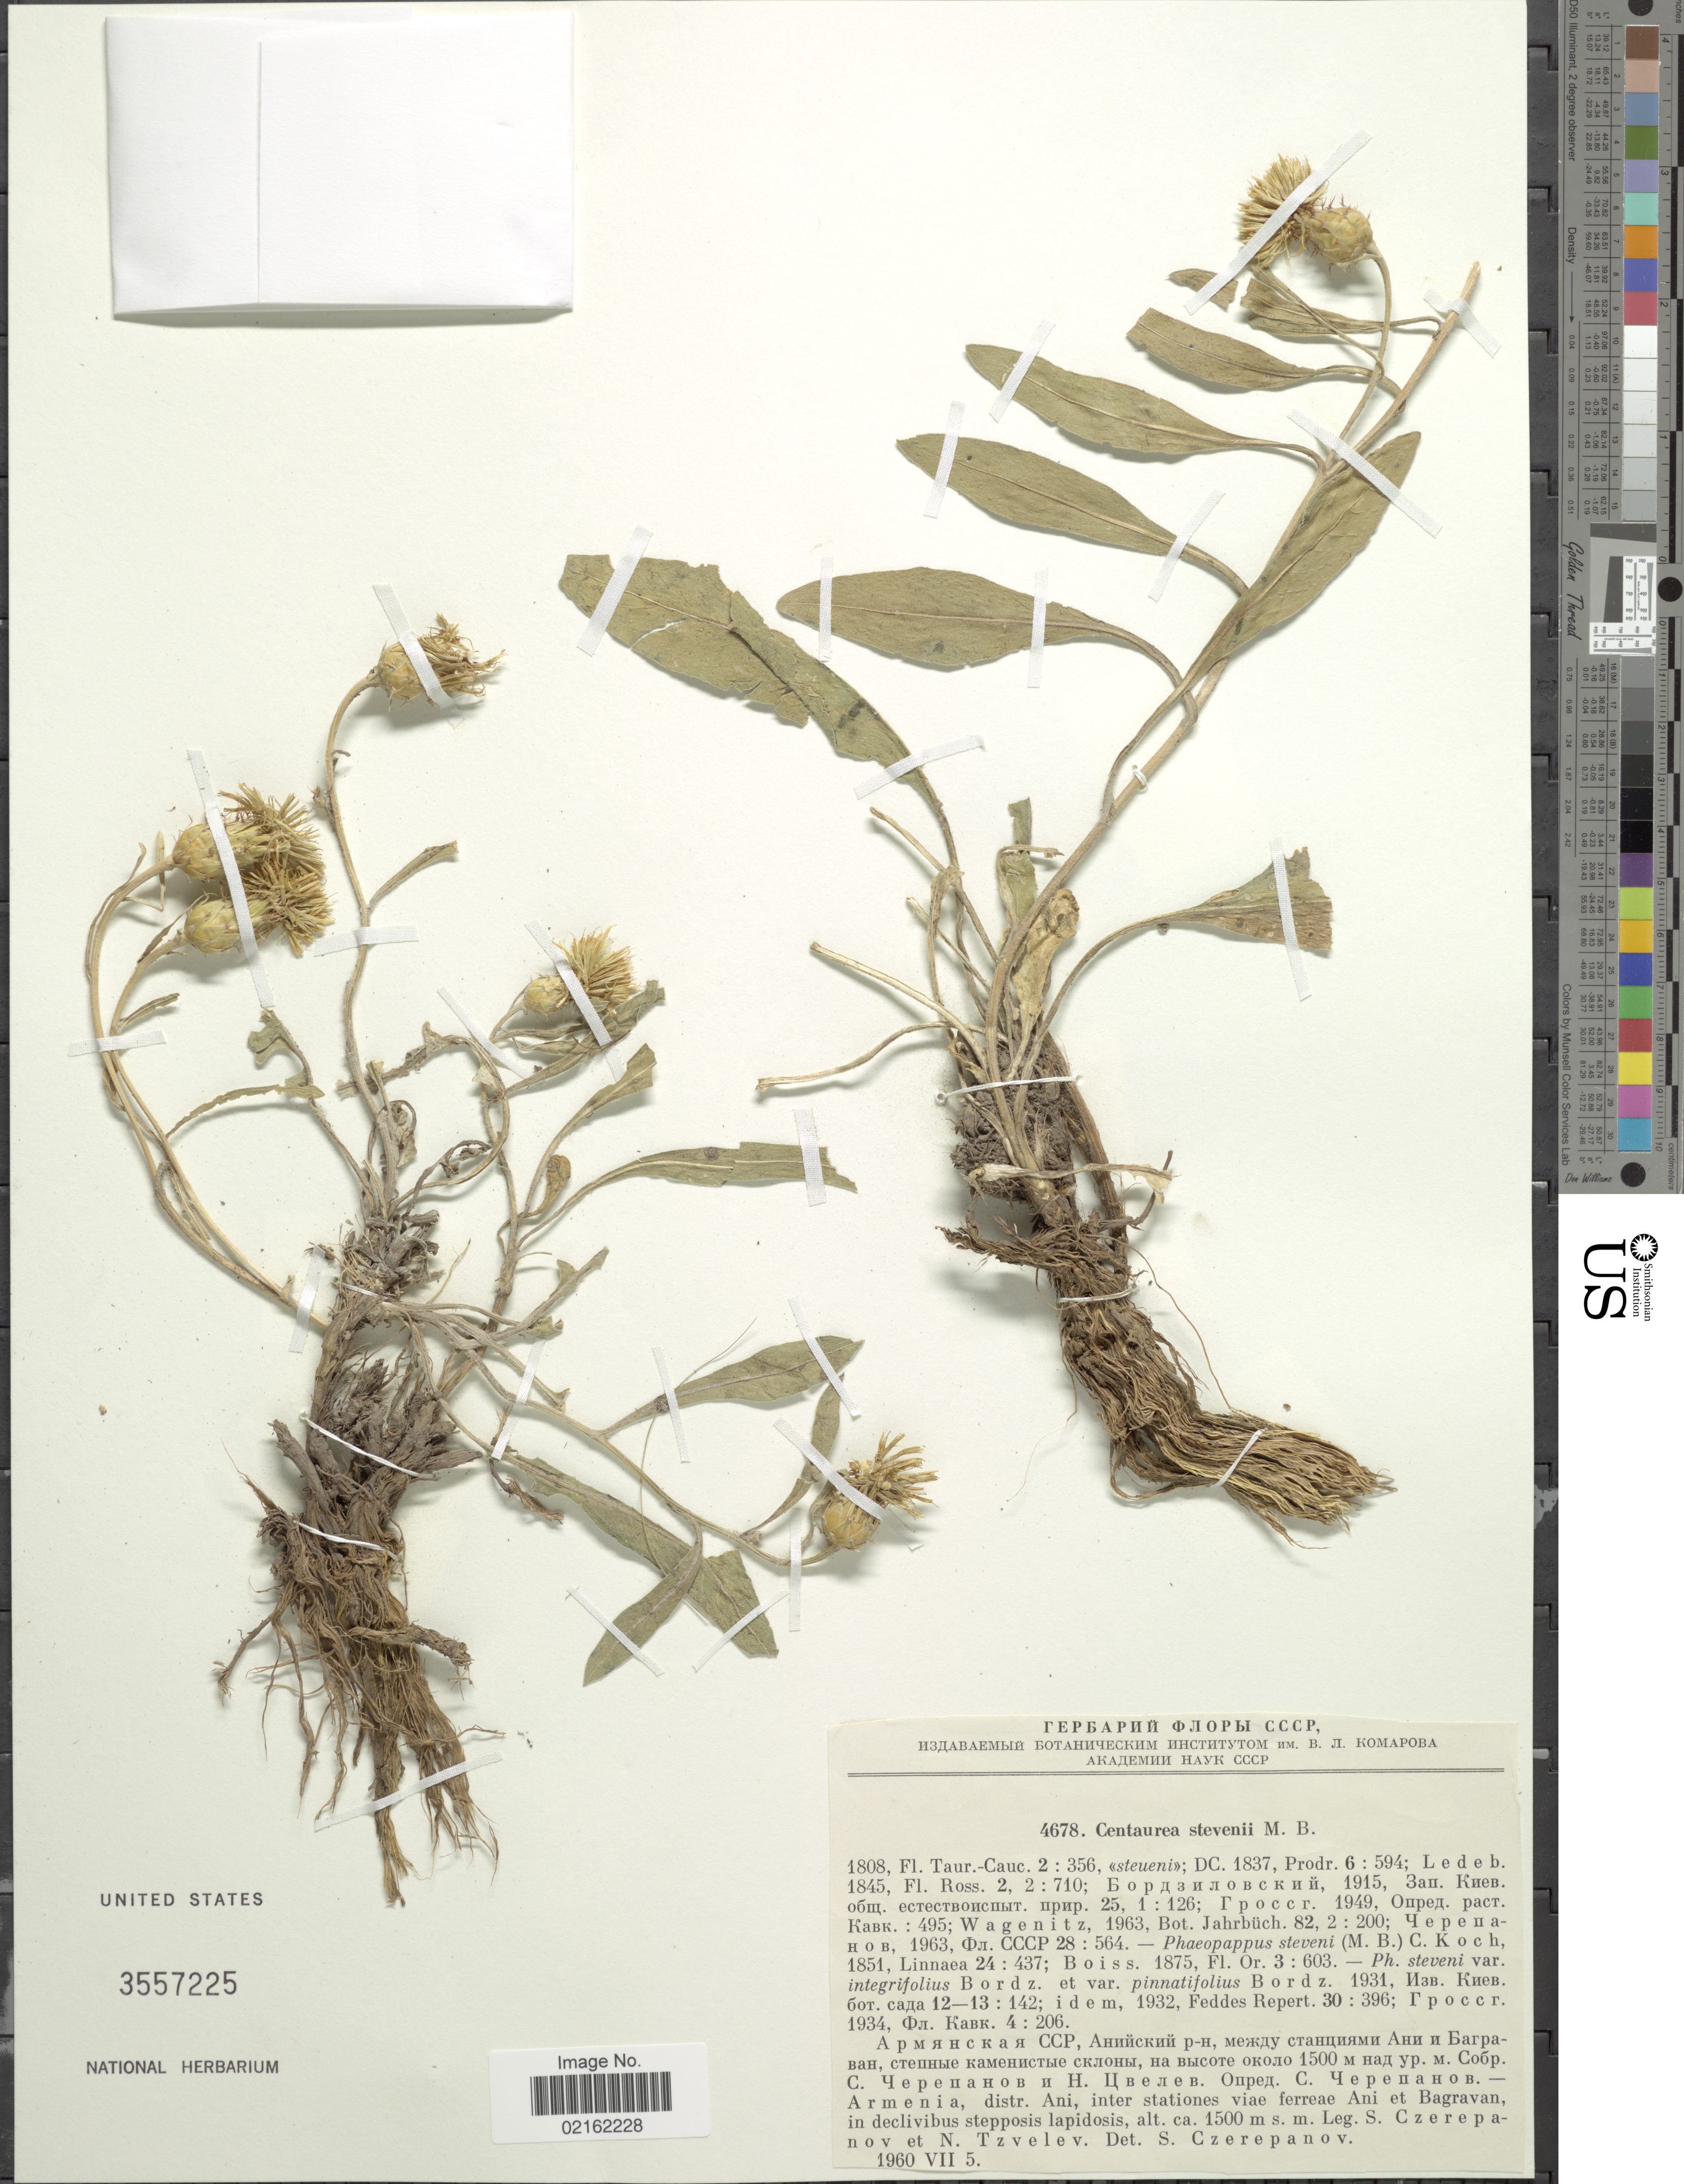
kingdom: Plantae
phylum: Tracheophyta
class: Magnoliopsida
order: Asterales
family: Asteraceae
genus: Centaurea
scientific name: Centaurea stevenii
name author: M. Bieb.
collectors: S. Czerepanov & N. N. Tzvelev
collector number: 4678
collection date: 1960-07-05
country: Armenia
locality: Distr. Ani, inter stationes viae ferreae Ani et Bagravan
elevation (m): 1500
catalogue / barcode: US 3557225